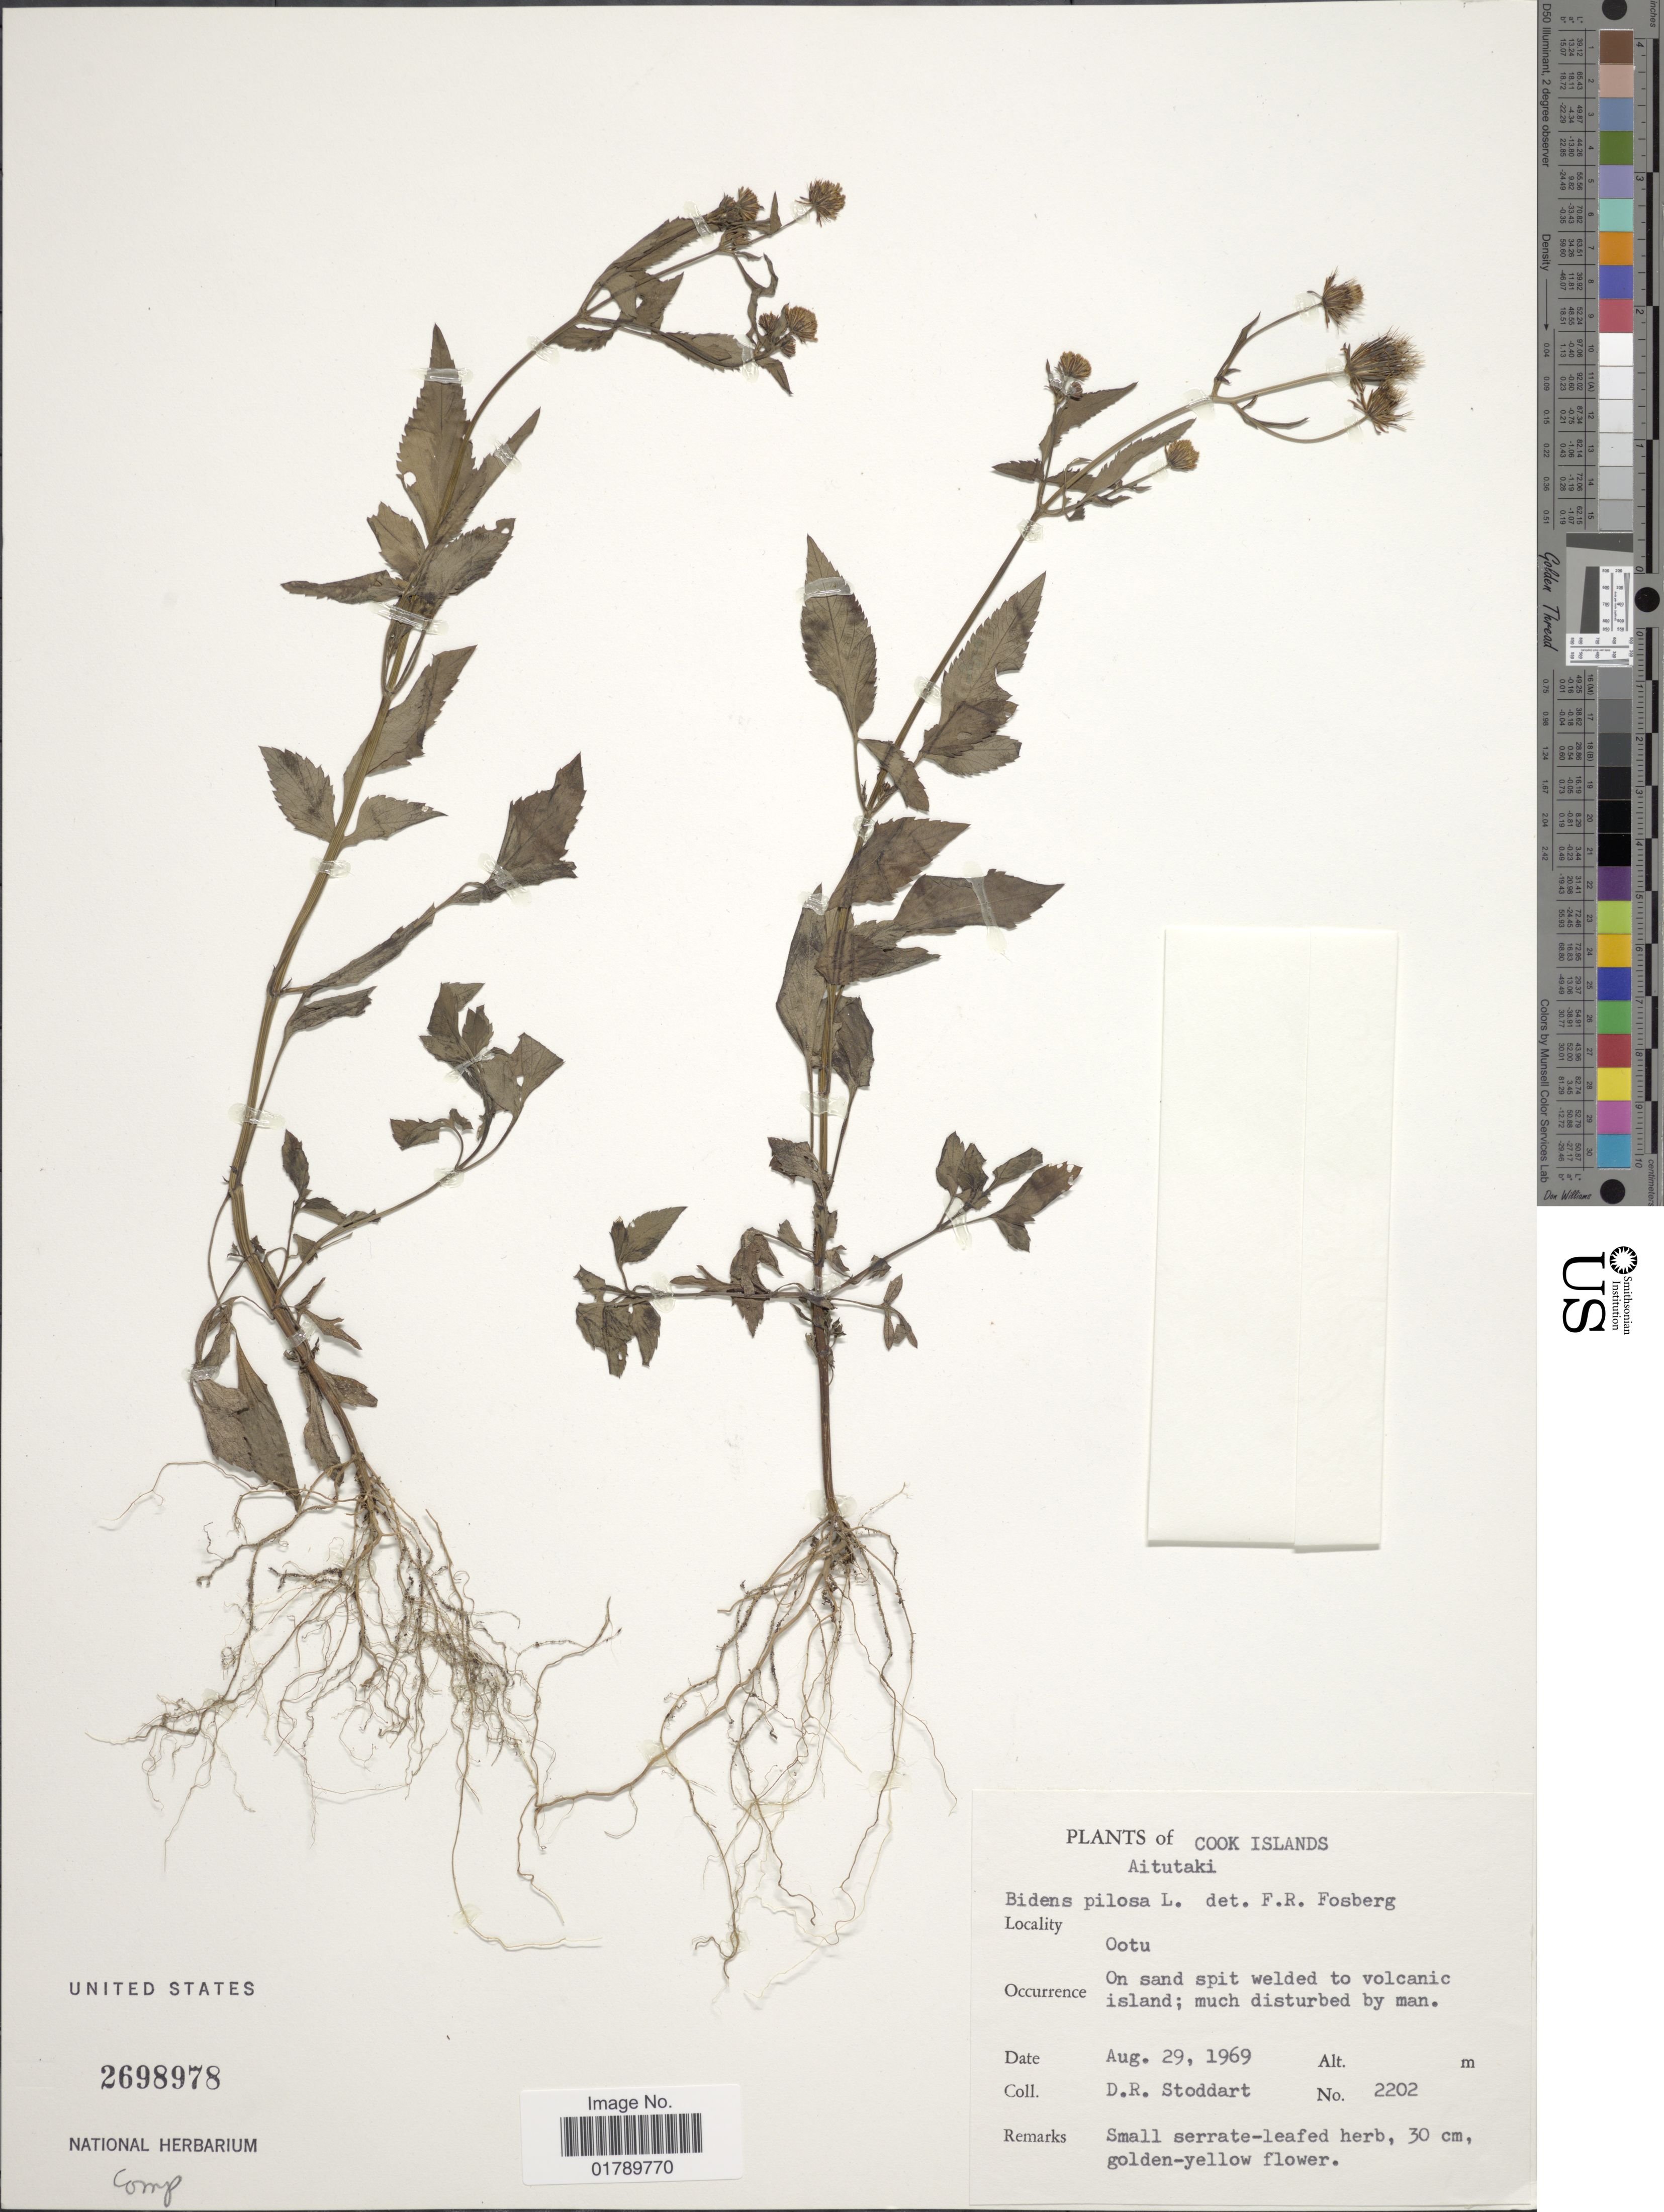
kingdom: Plantae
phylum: Tracheophyta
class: Magnoliopsida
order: Asterales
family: Asteraceae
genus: Bidens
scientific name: Bidens pilosa var. pilosa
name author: L.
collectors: D. R. Stoddart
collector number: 2202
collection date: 1969-08-29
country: Cook Islands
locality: Aitutaki. Ootu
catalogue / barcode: US 2698978